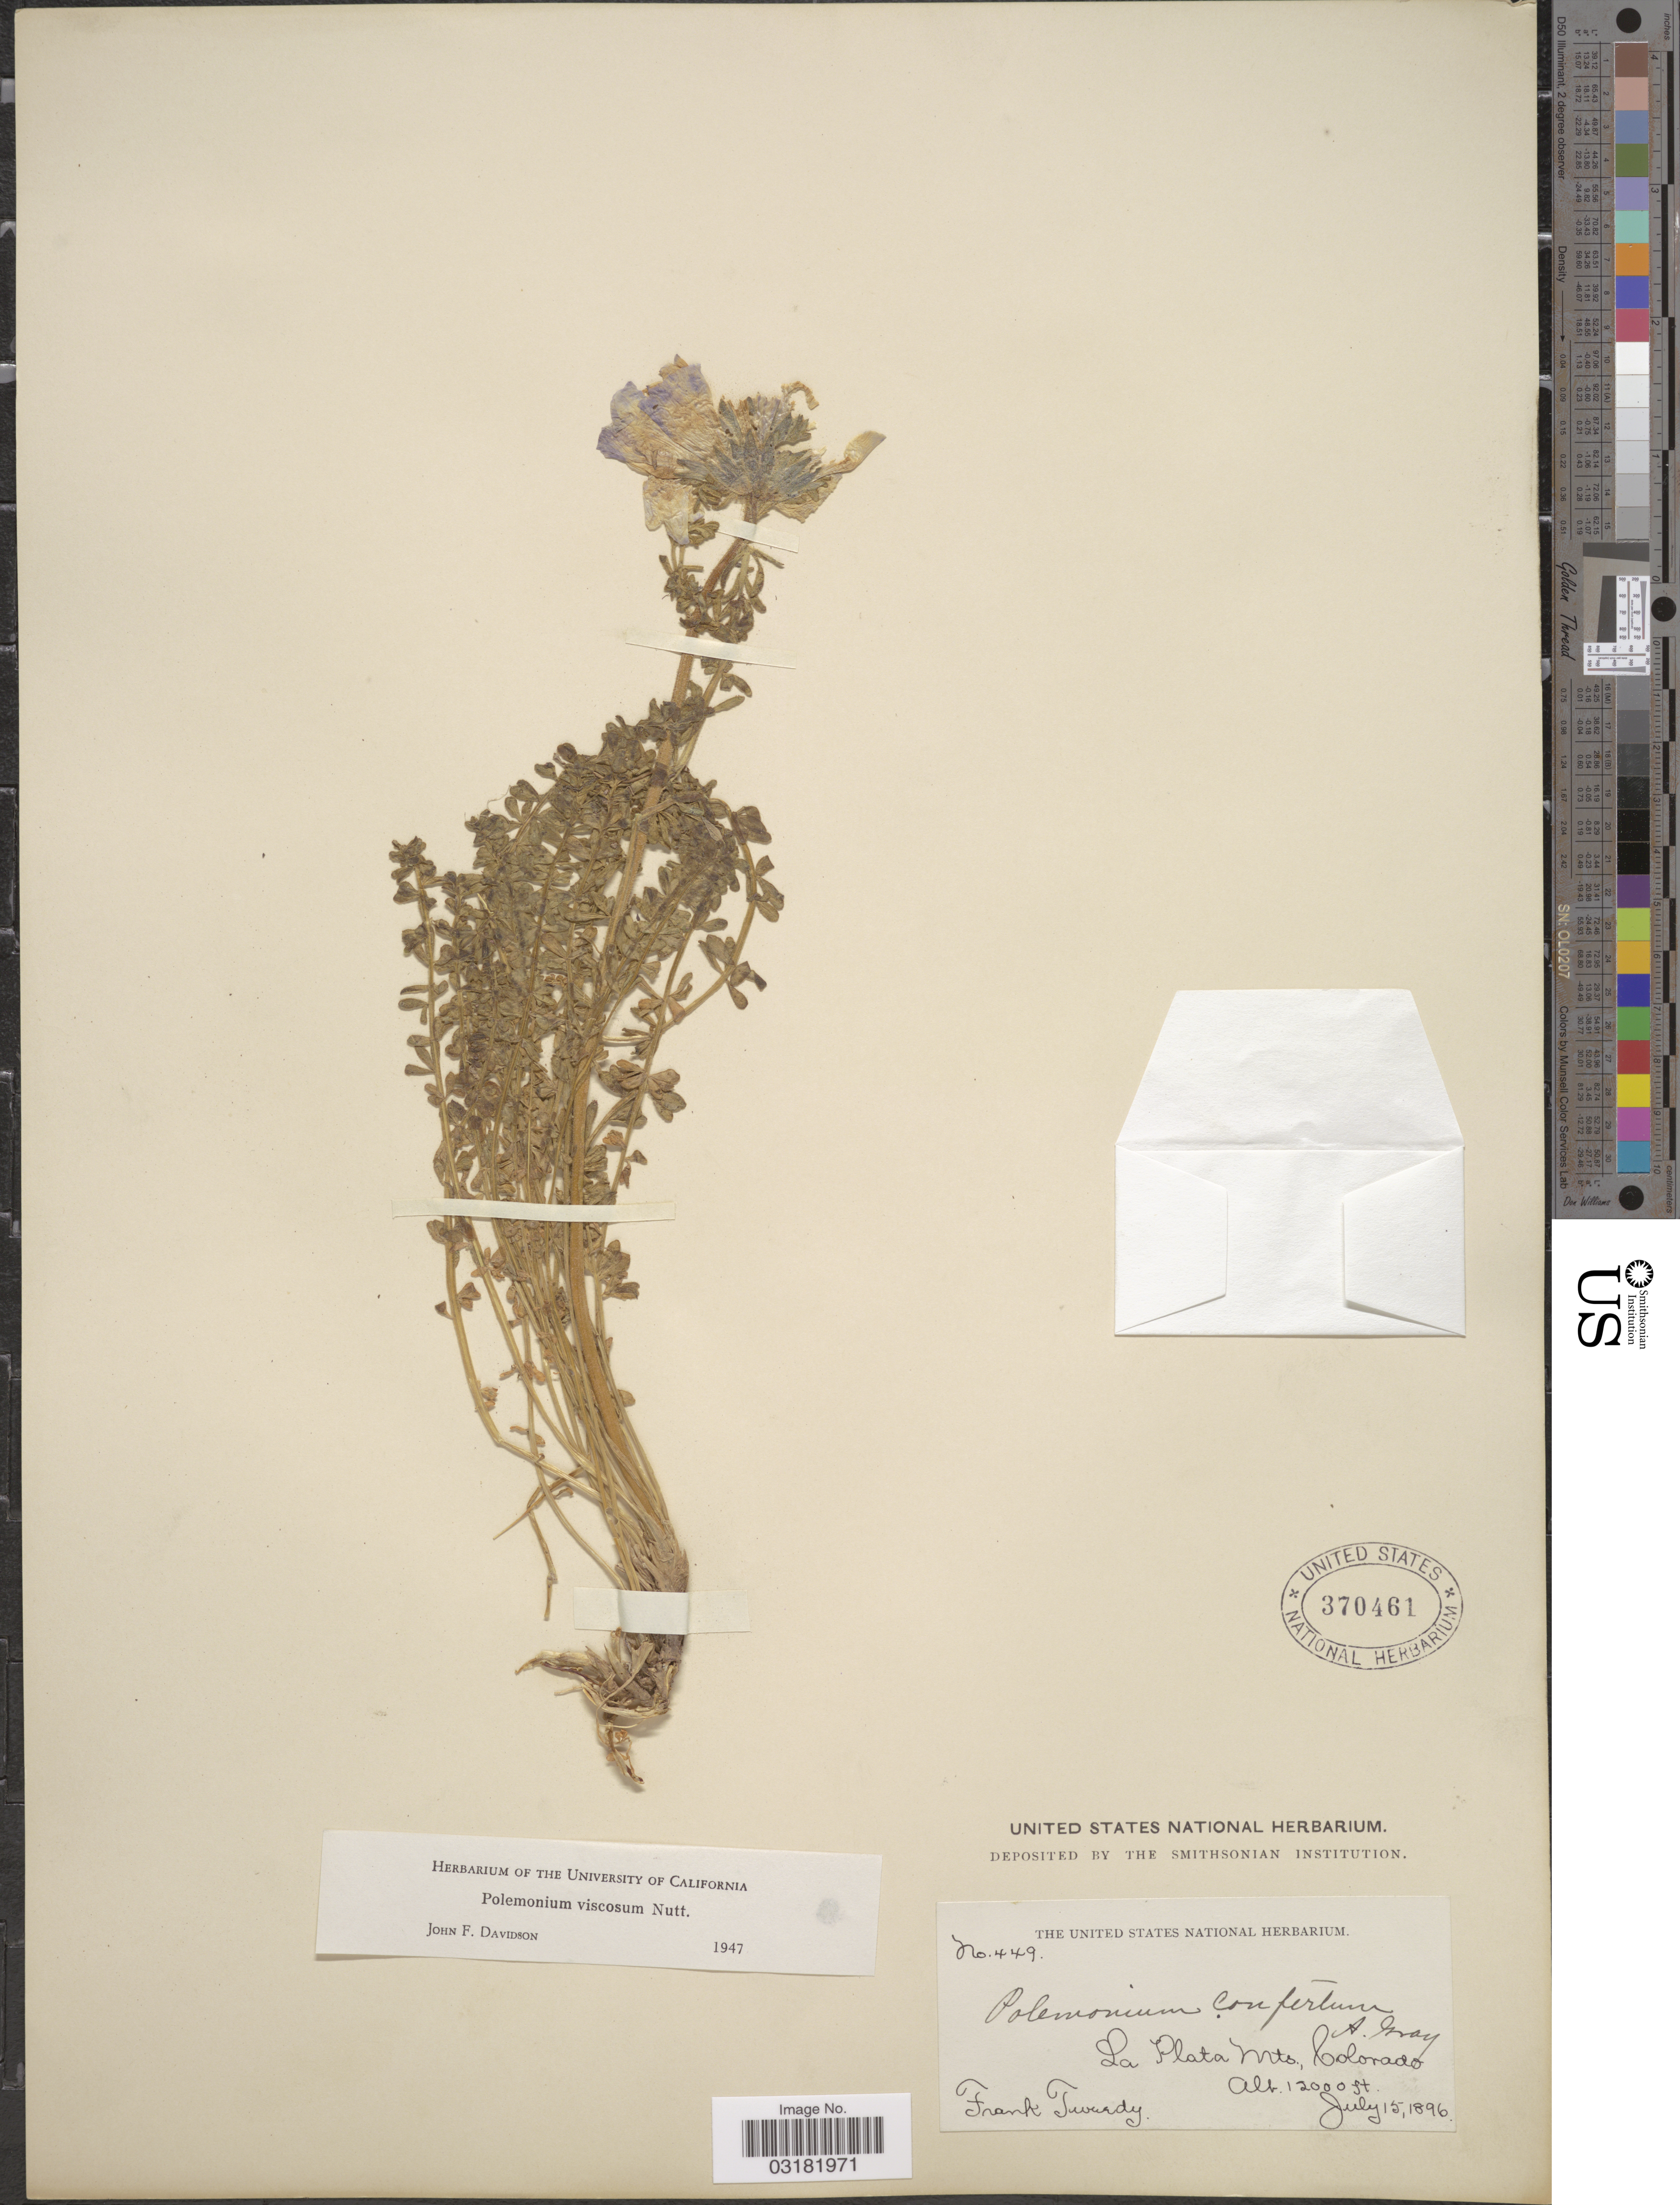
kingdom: Plantae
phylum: Tracheophyta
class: Magnoliopsida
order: Ericales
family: Polemoniaceae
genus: Polemonium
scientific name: Polemonium viscosum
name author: Nutt.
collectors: F. Tweedy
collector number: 449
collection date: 1896-07-15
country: United States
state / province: Colorado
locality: La Plata Mts., Colorado.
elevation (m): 3658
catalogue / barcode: US 370461